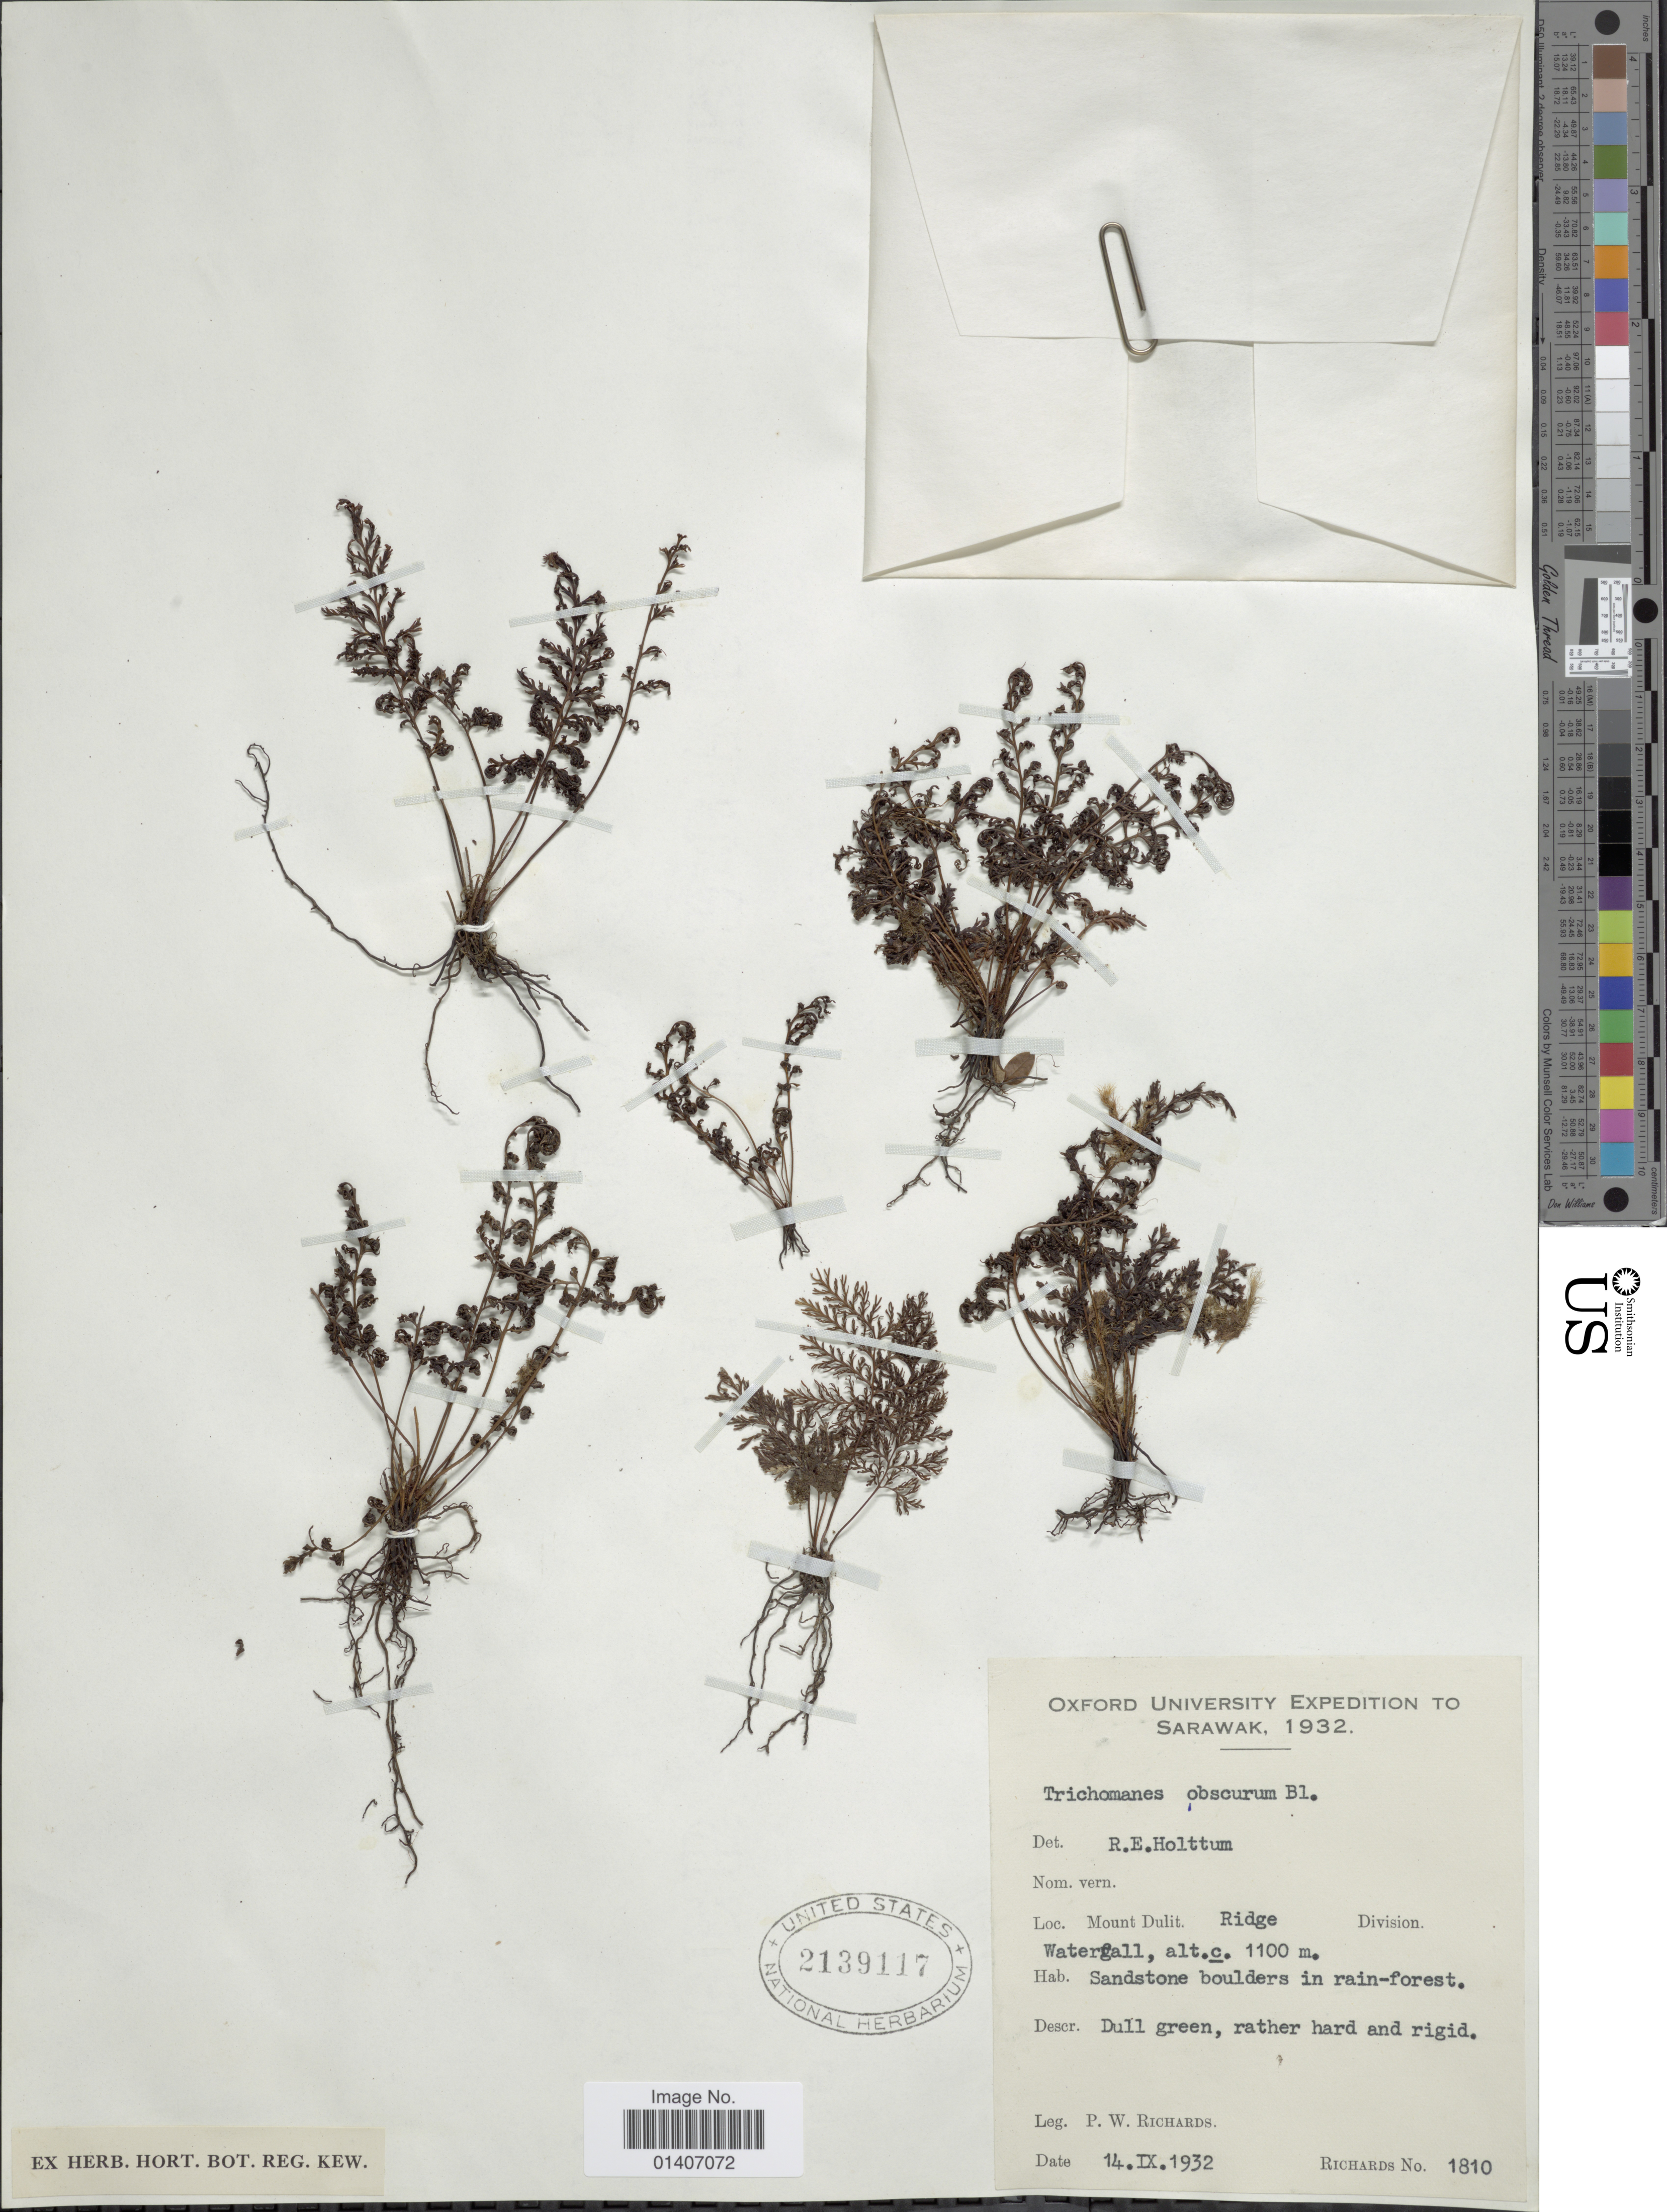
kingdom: Plantae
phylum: Tracheophyta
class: Polypodiopsida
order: Hymenophyllales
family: Hymenophyllaceae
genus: Abrodictyum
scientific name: Abrodictyum obscurum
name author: (Blume) Ebihara & K. Iwats.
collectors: P. Richards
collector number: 1810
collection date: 1932-09-14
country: Malaysia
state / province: Sarawak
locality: Mount Dulit, Ridge Division, Waterfall, sandston boulders in rain forest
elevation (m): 1100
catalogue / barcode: US 2139117